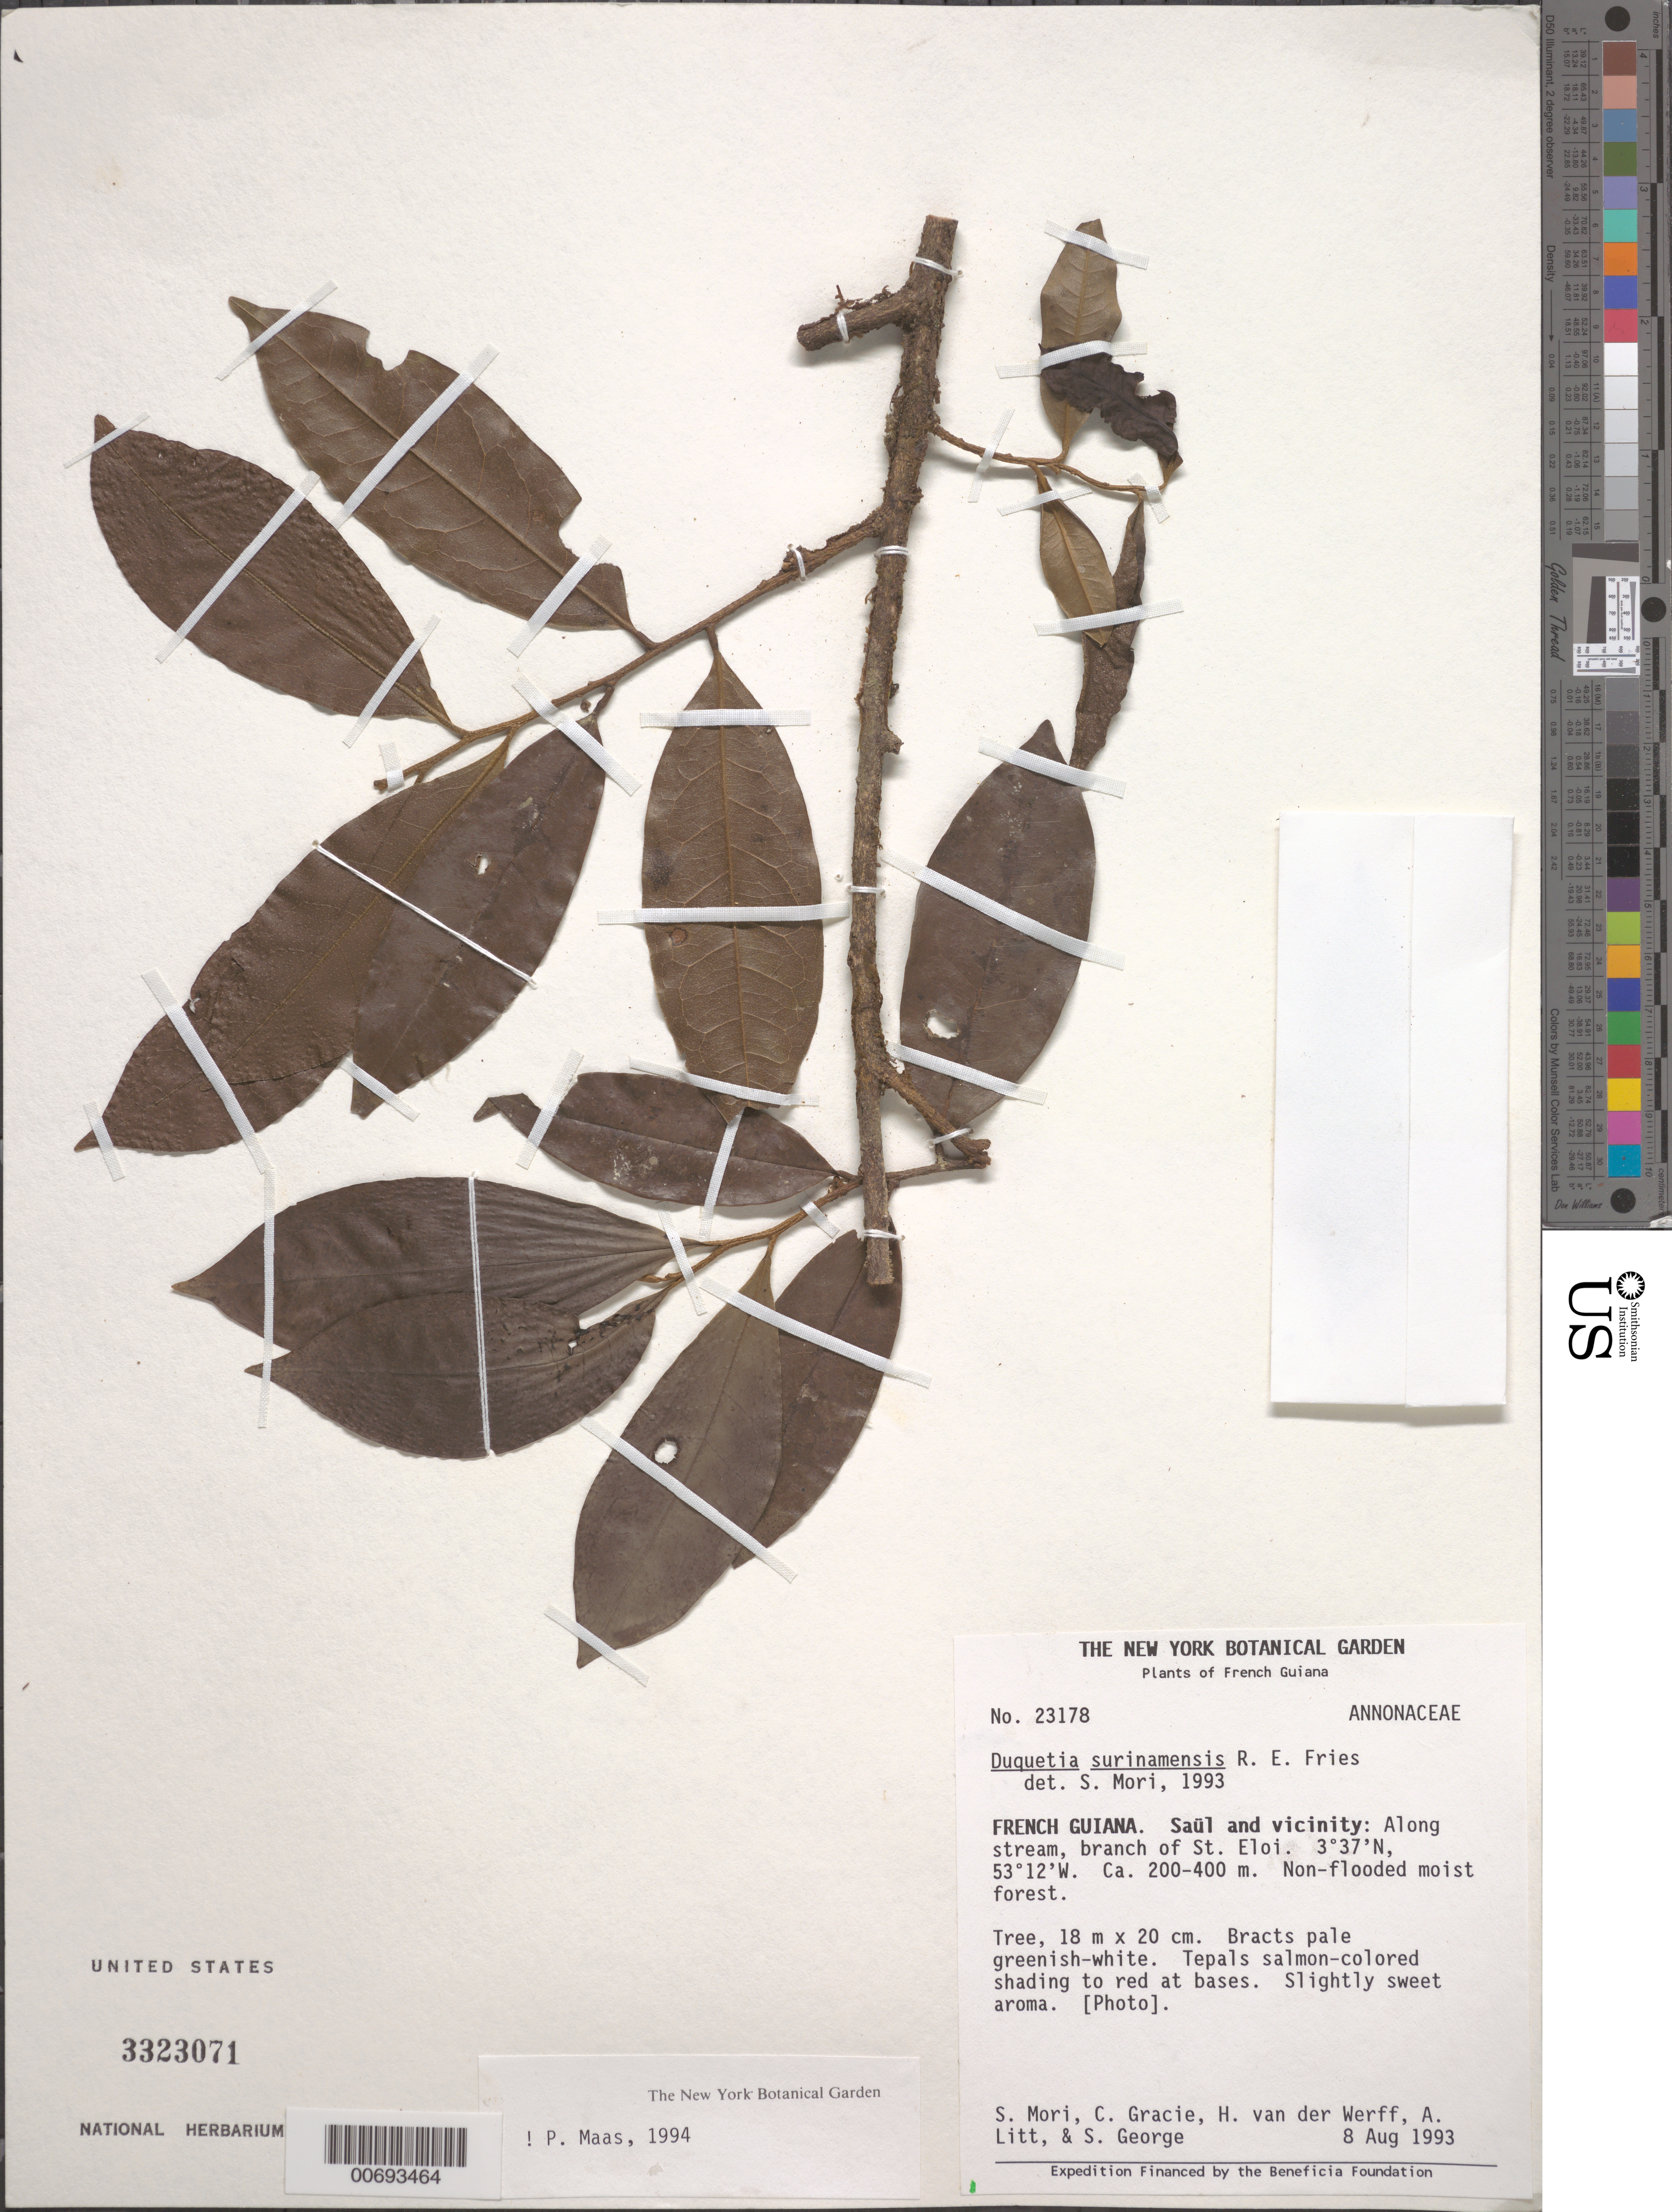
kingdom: Plantae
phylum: Tracheophyta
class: Magnoliopsida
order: Magnoliales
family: Annonaceae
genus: Duguetia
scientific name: Duguetia surinamensis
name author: R.E. Fr.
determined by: Maas, Paul J. M.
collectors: S. Mori, C. A. Gracie, H. van der Werff, A. Litt & S. George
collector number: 23178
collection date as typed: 8-Aug-93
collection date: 1993-08-08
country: French Guiana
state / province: Saint-Laurent-du-Maroni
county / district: Saül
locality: Saül and vic., Sentier Botanique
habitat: Non-flooded moist forest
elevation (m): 200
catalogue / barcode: US 3323071